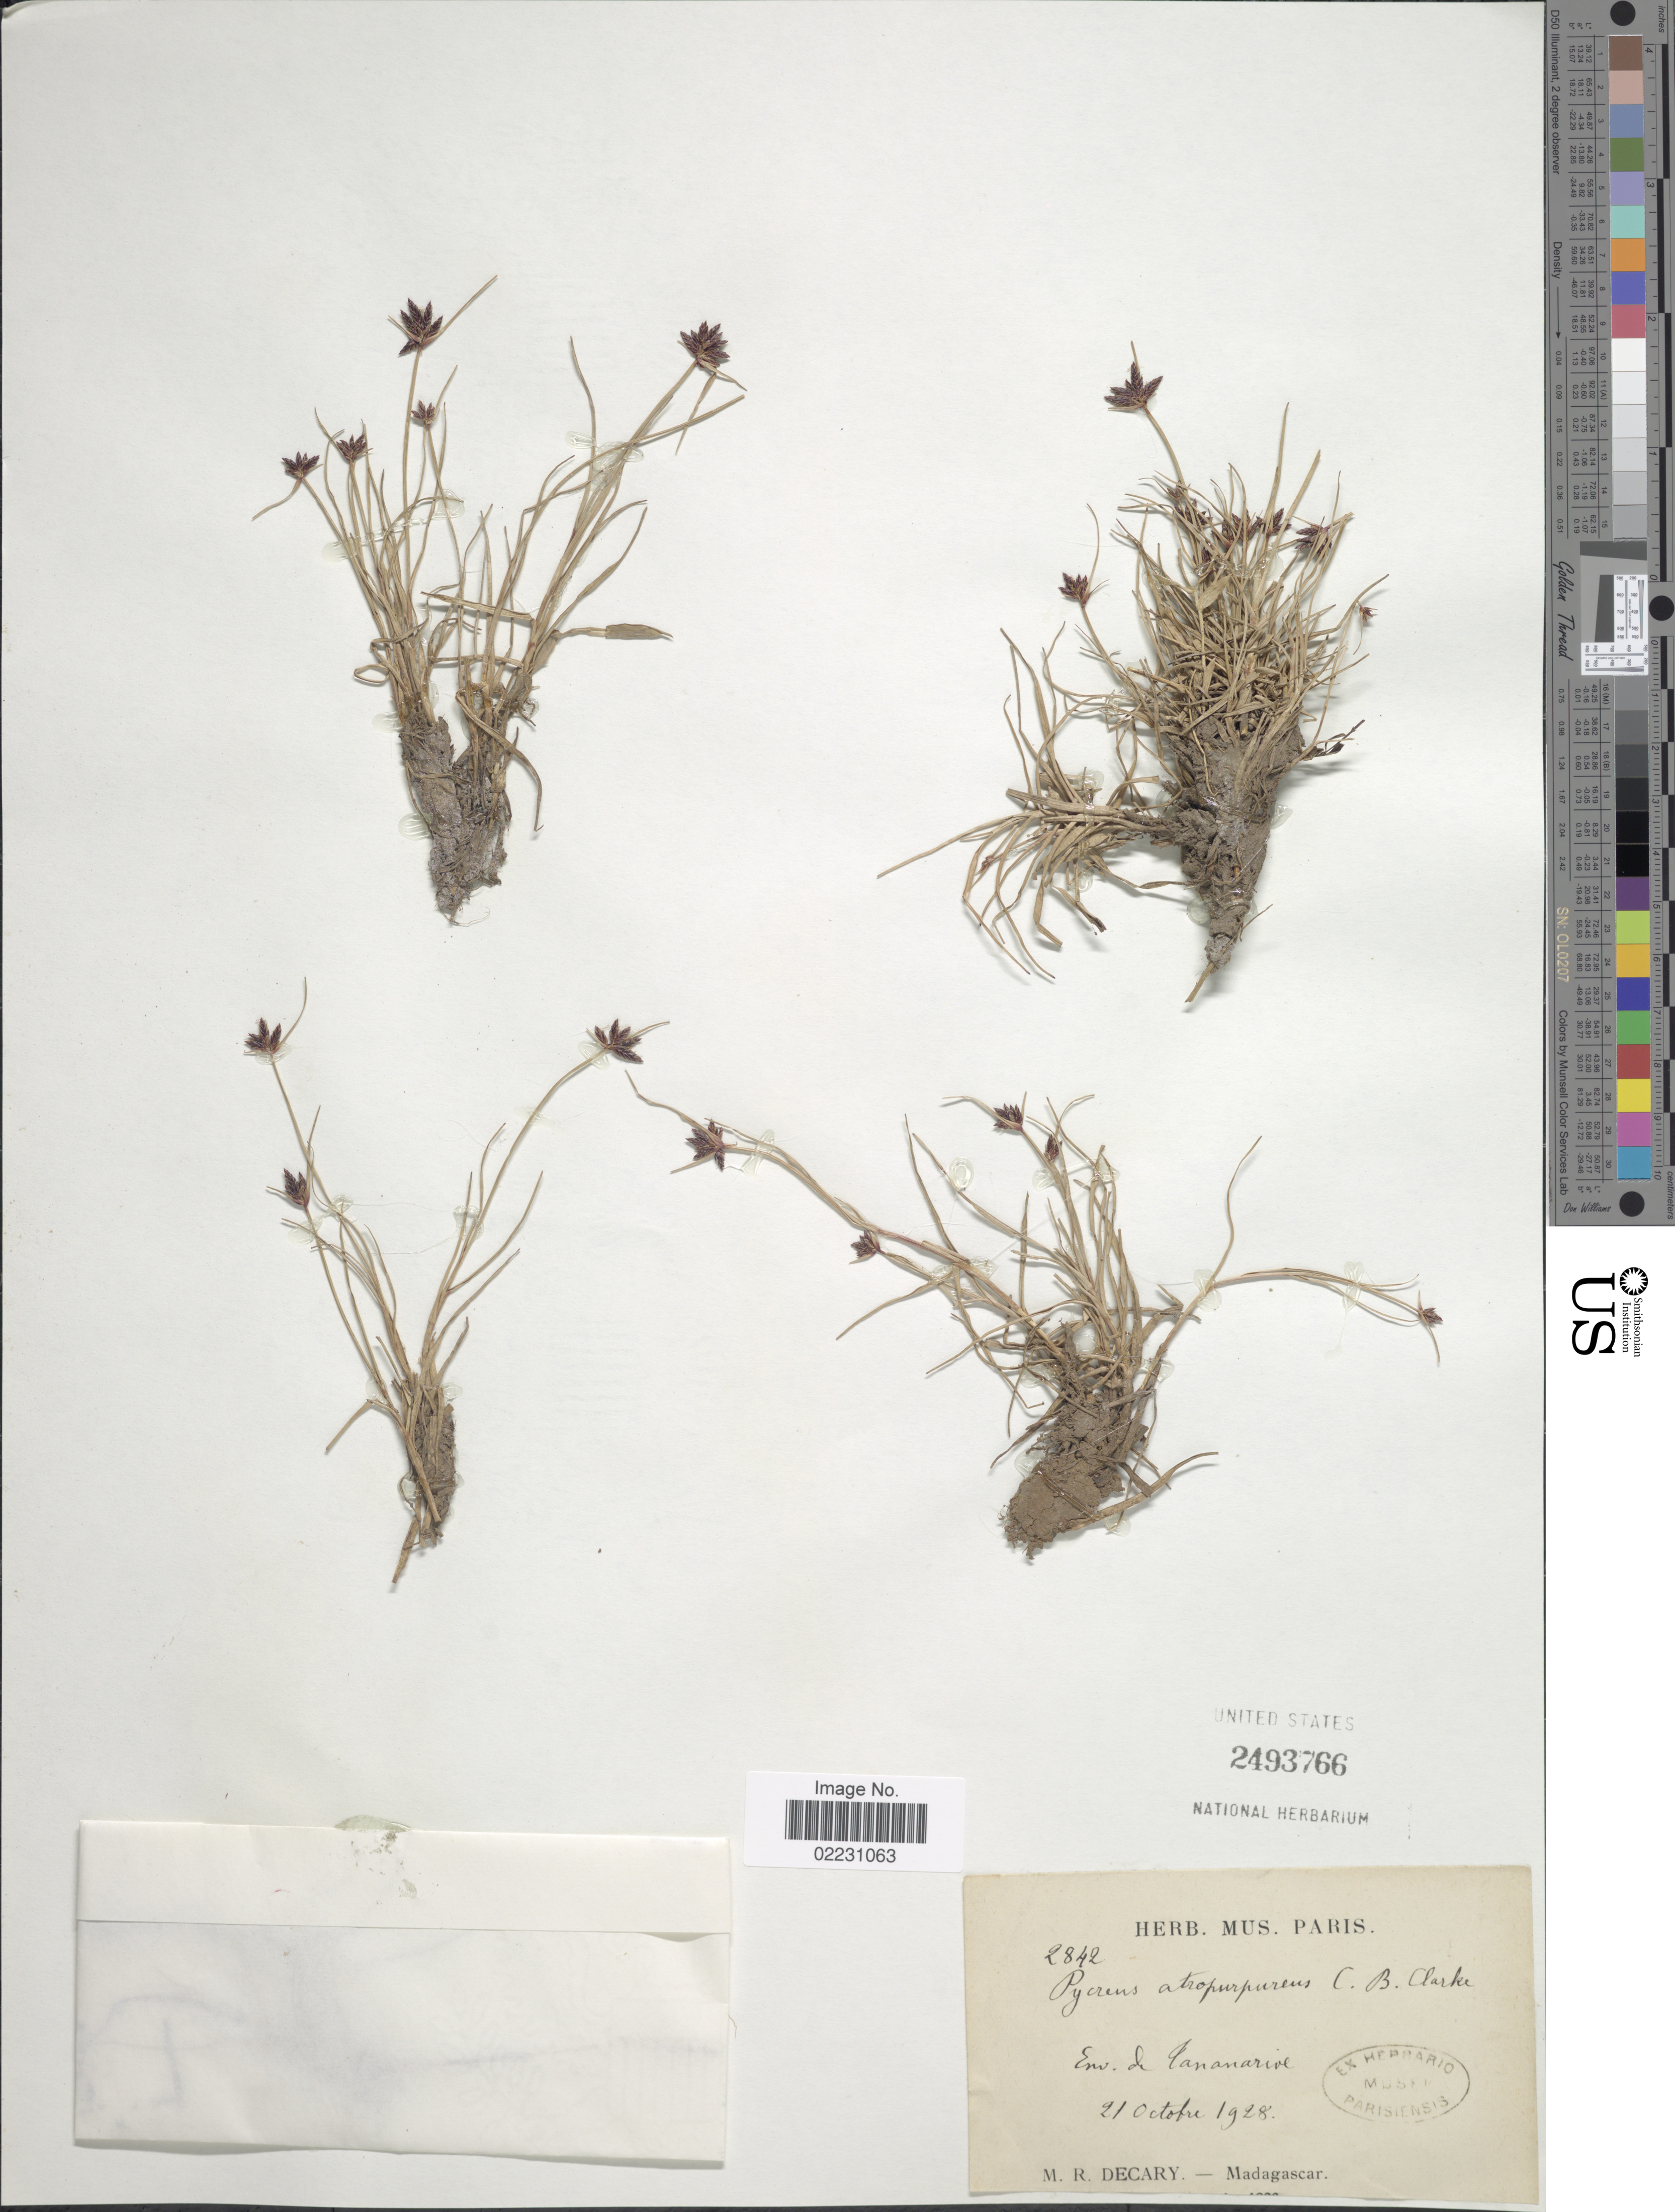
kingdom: Plantae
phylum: Tracheophyta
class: Liliopsida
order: Poales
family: Cyperaceae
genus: Cyperus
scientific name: Cyperus chermezonii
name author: Kük.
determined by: Strong, Mark T., (BOT), Smithsonian Institution - National Museum of Natural History (UNITED STATES)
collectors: R. Decary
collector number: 2842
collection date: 1928-10-21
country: Madagascar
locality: Env. de Tananarive.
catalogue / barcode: US 2493766